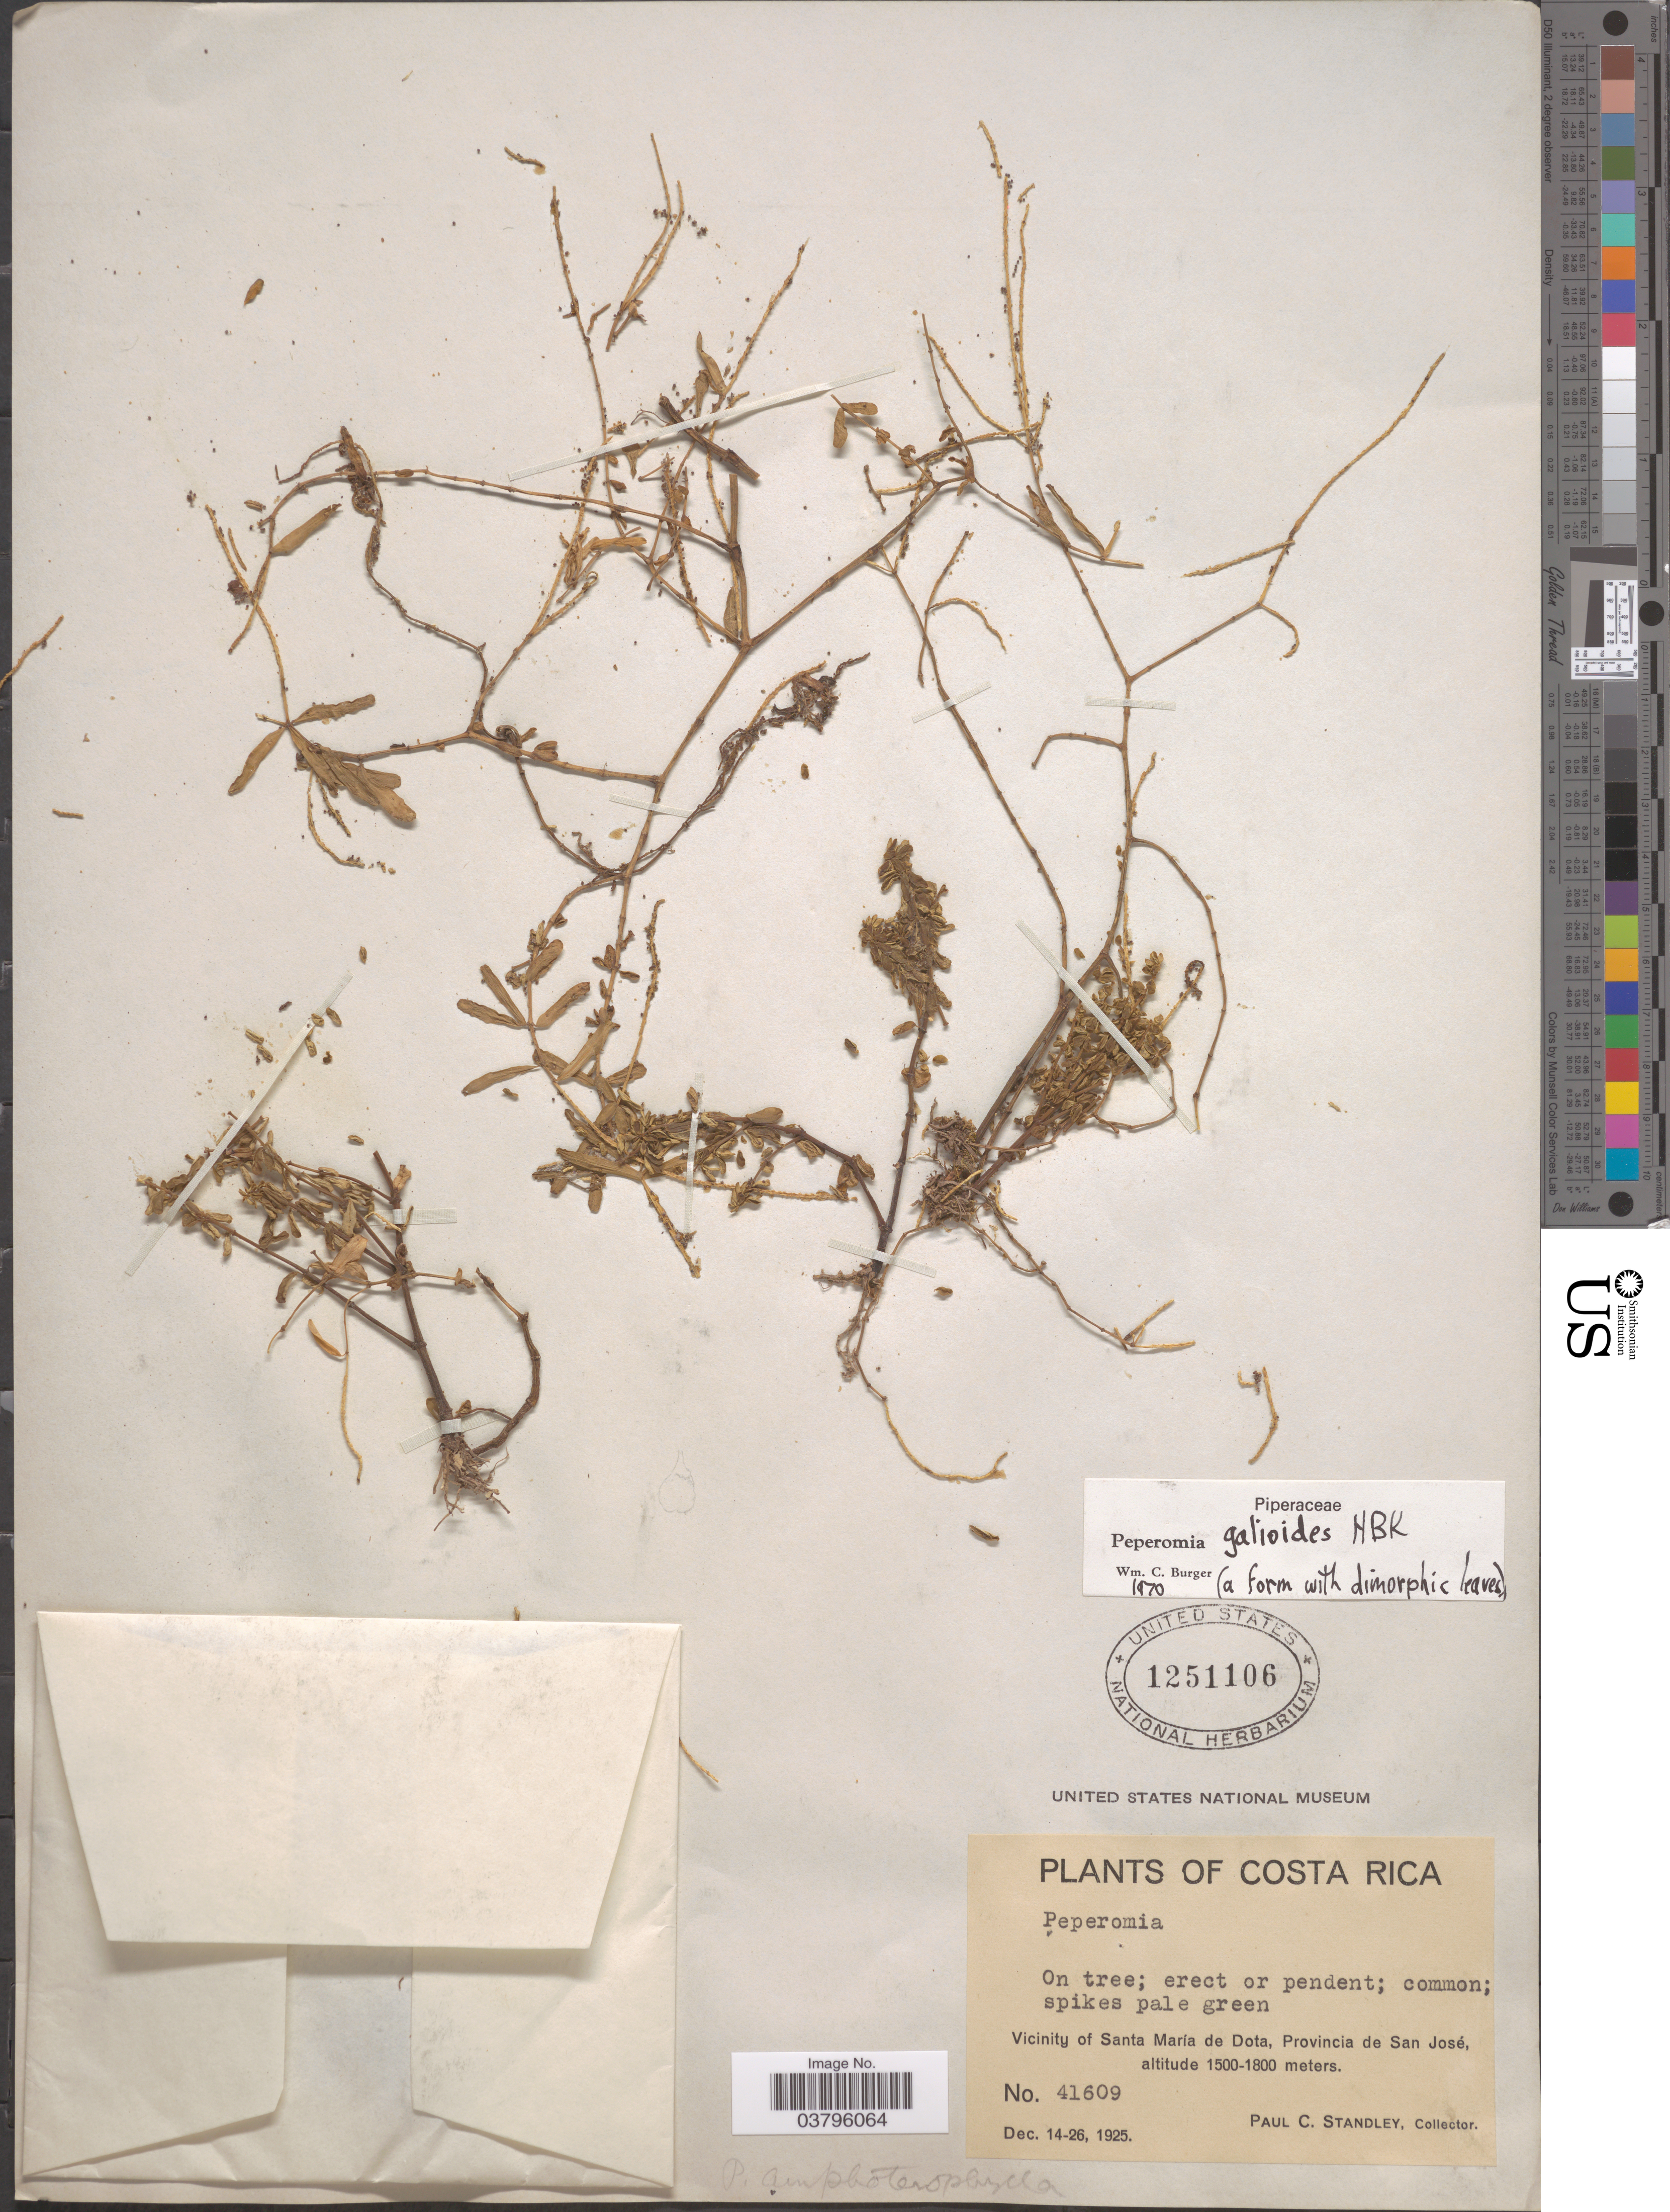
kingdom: Plantae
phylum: Tracheophyta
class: Magnoliopsida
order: Piperales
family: Piperaceae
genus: Peperomia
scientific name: Peperomia galioides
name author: Kunth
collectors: P. C. Standley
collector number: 41609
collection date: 1925-12-14/1925-12-26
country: Costa Rica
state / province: San José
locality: Vicinity of Santa María de Dota.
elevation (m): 1500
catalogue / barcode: US 1251106